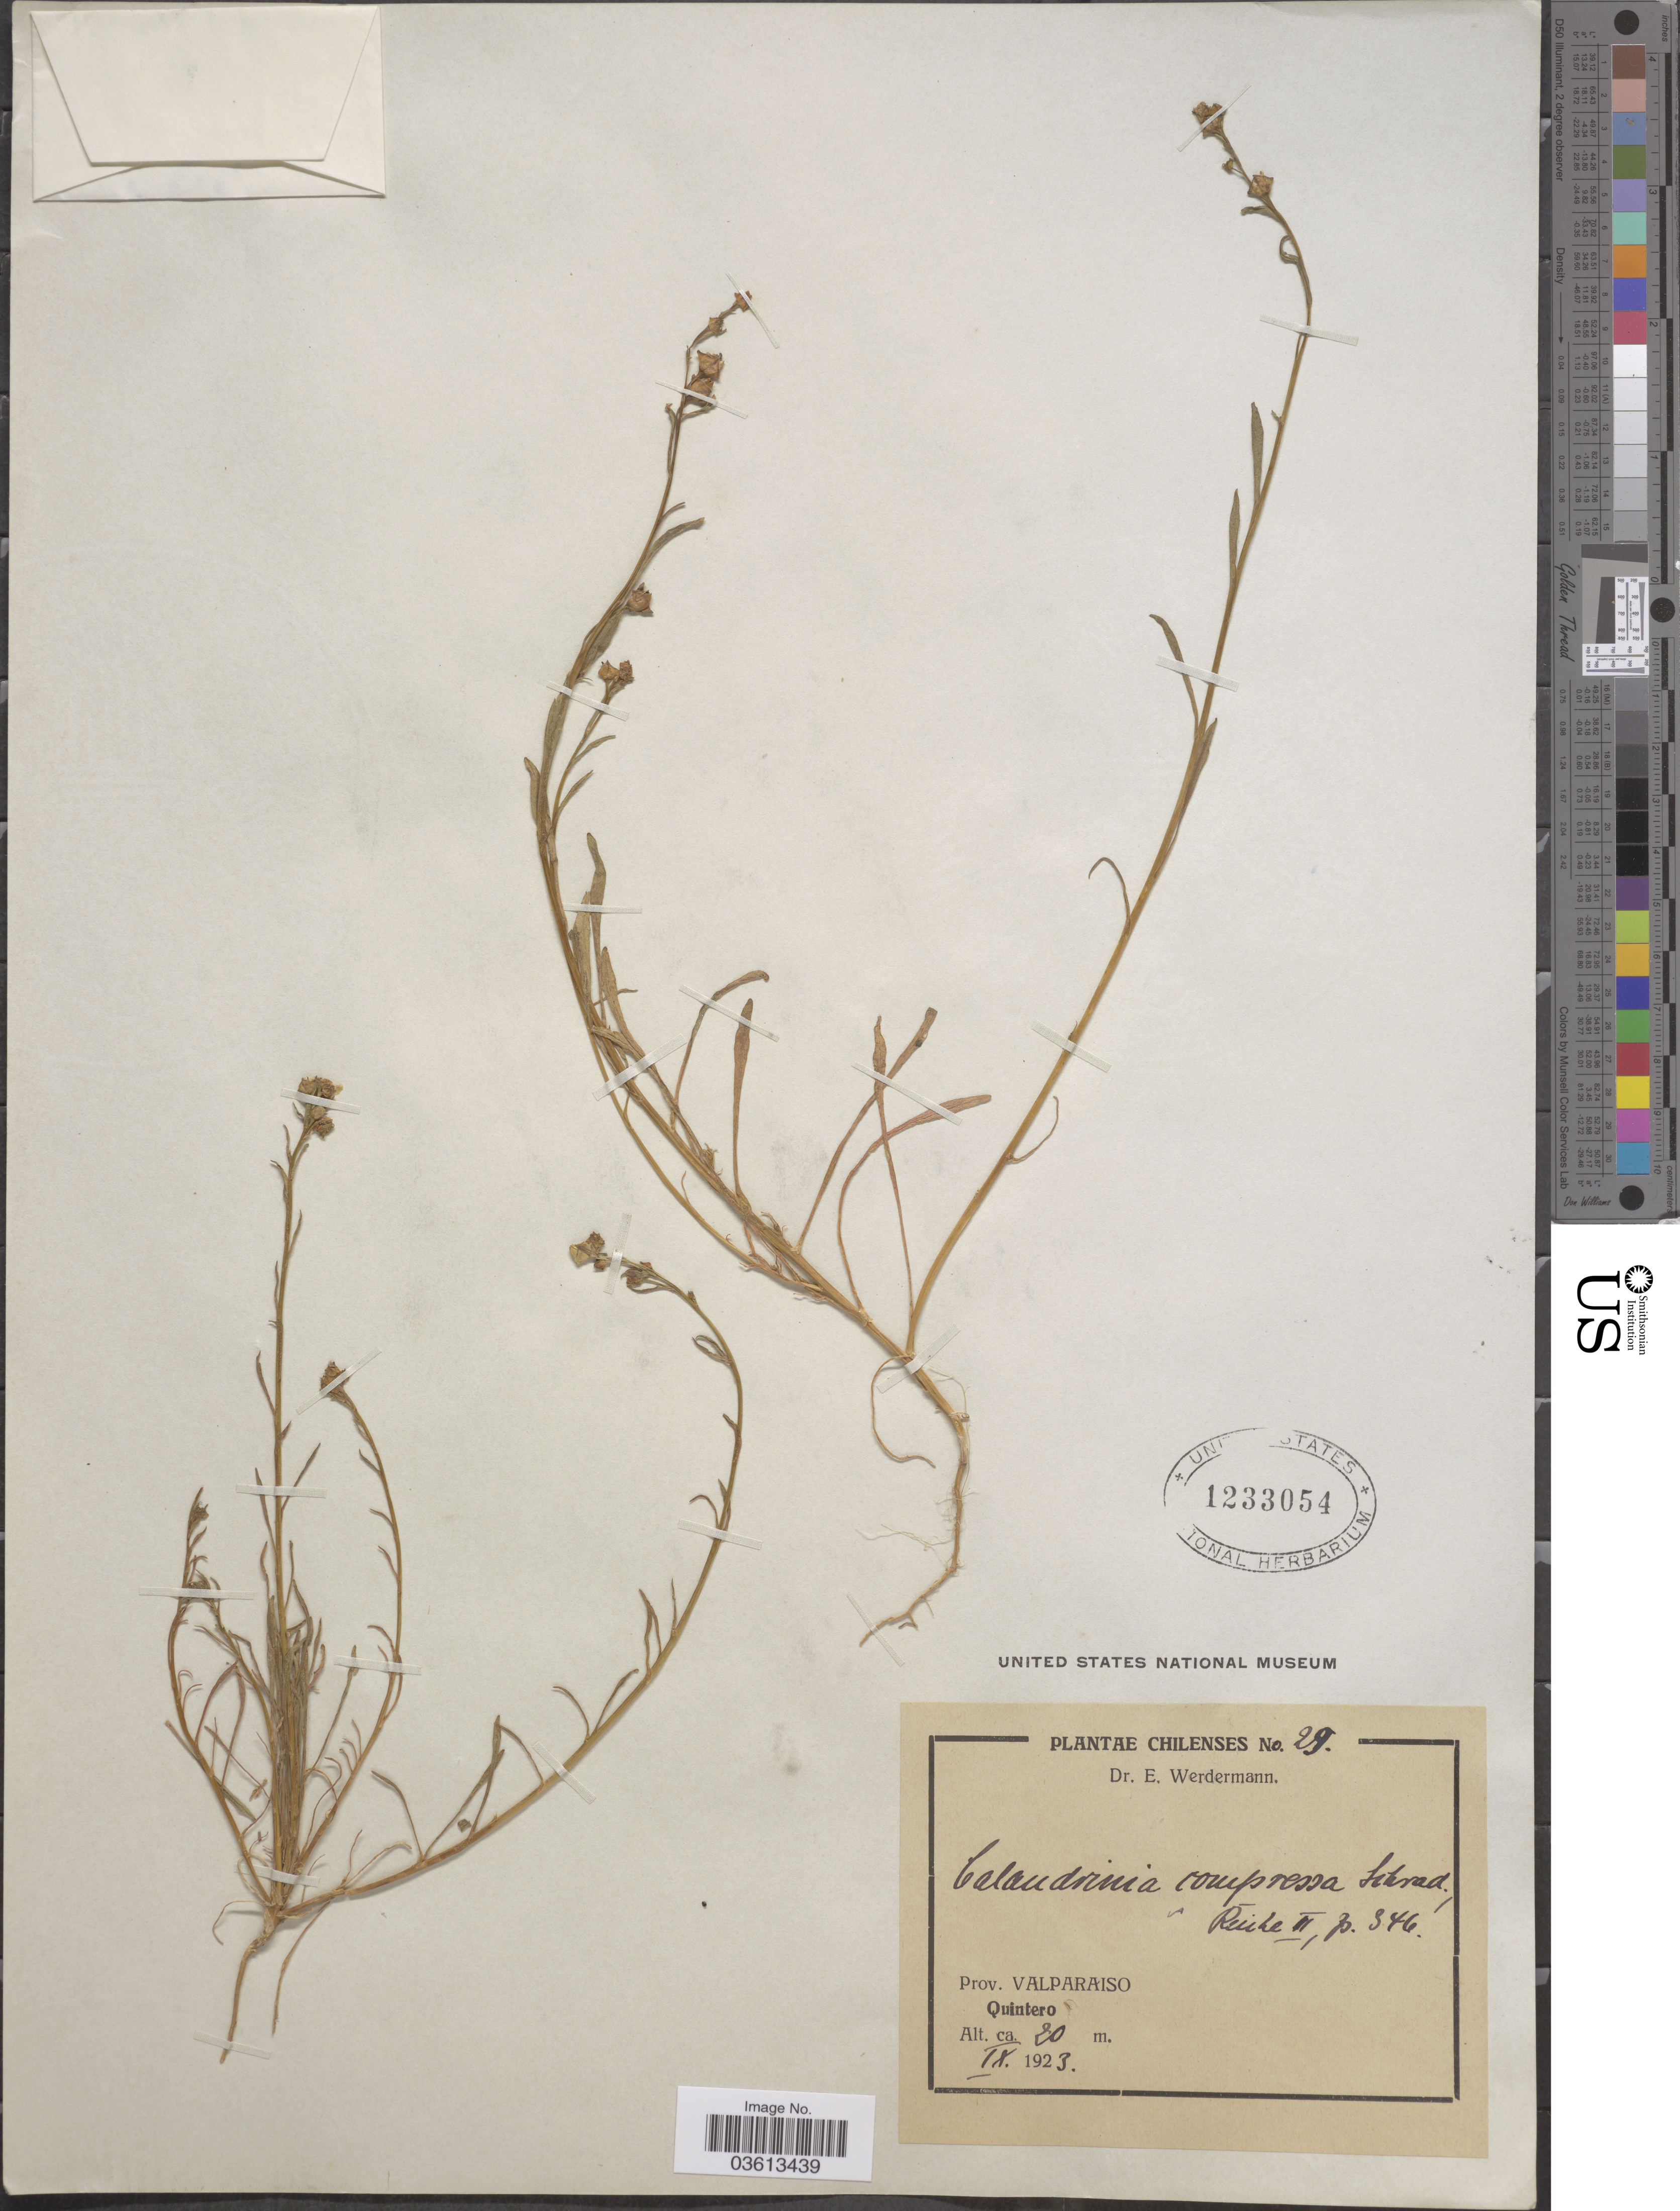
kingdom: Plantae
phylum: Tracheophyta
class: Magnoliopsida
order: Caryophyllales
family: Montiaceae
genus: Calandrinia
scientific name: Calandrinia ciliata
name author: (Ruiz & Pav.) DC.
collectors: E. Werdermann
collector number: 29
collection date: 1923-09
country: Chile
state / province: Valparaíso (V)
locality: Prov. Valparaiso. Quintero.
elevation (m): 20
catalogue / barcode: US 1233054